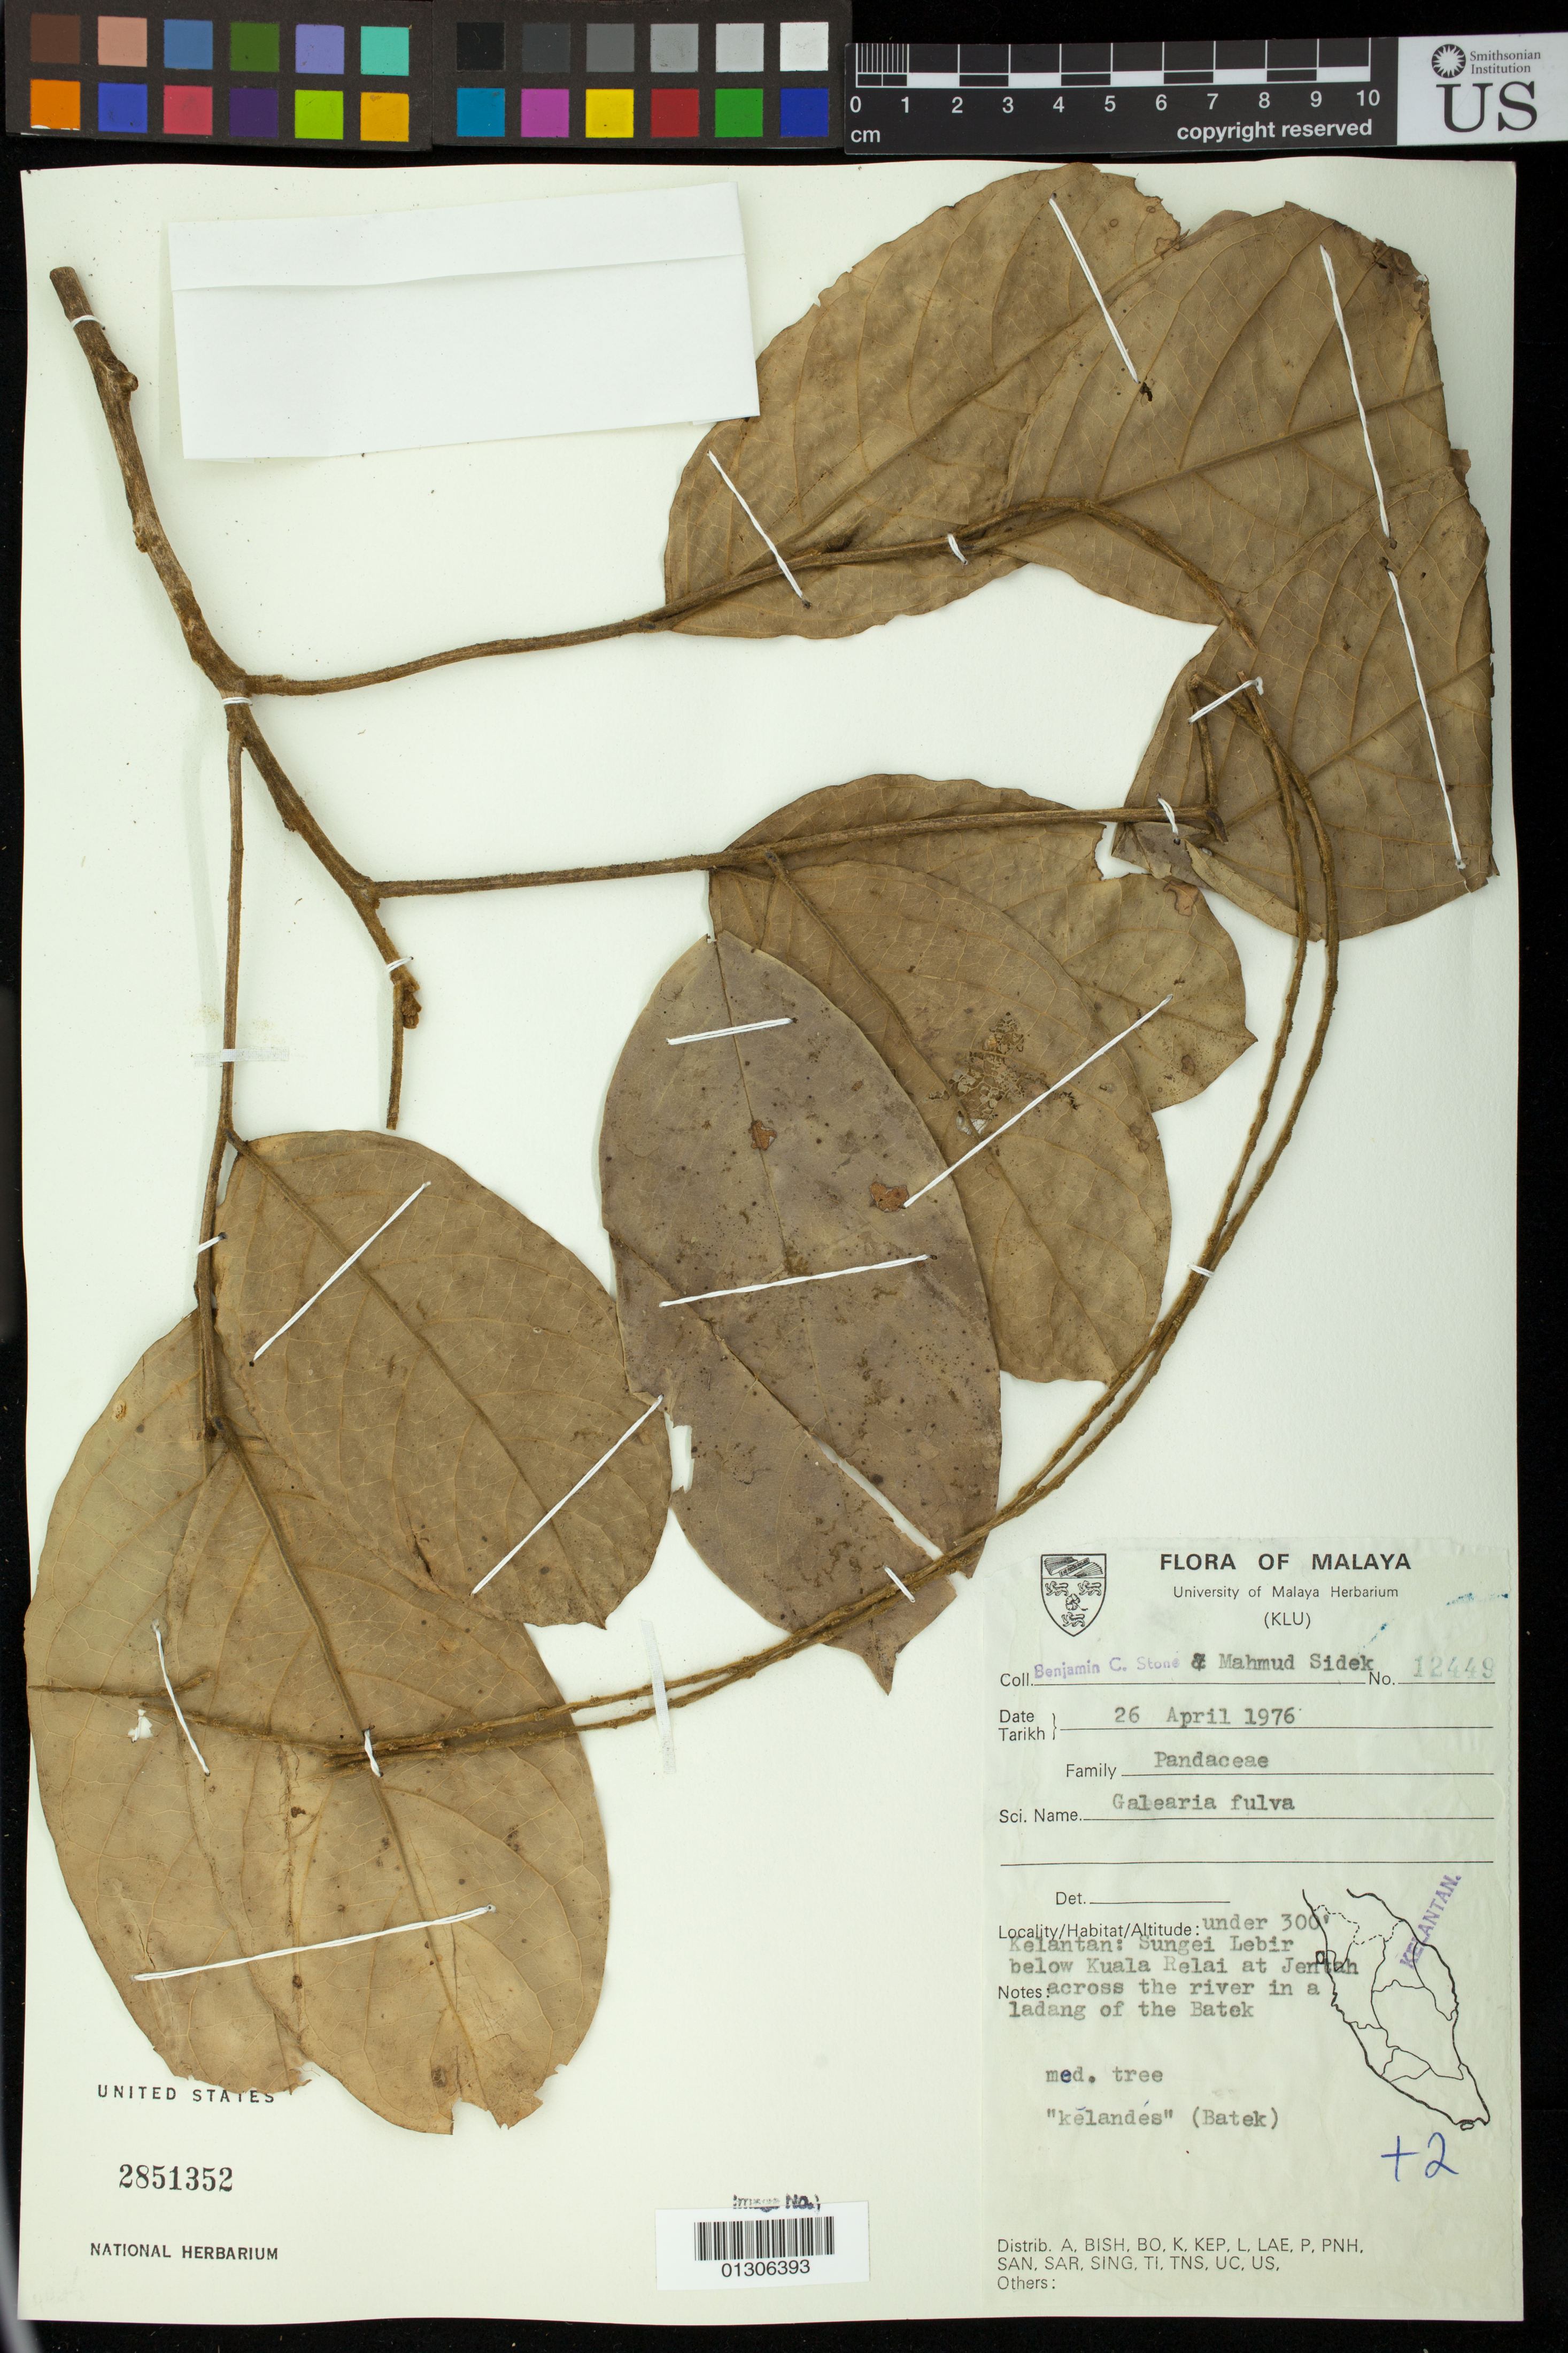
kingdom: Plantae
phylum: Tracheophyta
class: Magnoliopsida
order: Malpighiales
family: Pandaceae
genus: Galearia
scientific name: Galearia fulva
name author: (Tul.) Miq.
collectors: B. C. Stone & M. Sidek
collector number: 12449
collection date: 1976-04-26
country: Malaysia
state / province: Kelantan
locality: Sungei Lebir below Kuala Relai at Jentah across the river in a ladang of the Batek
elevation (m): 0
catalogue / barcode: US 2851352